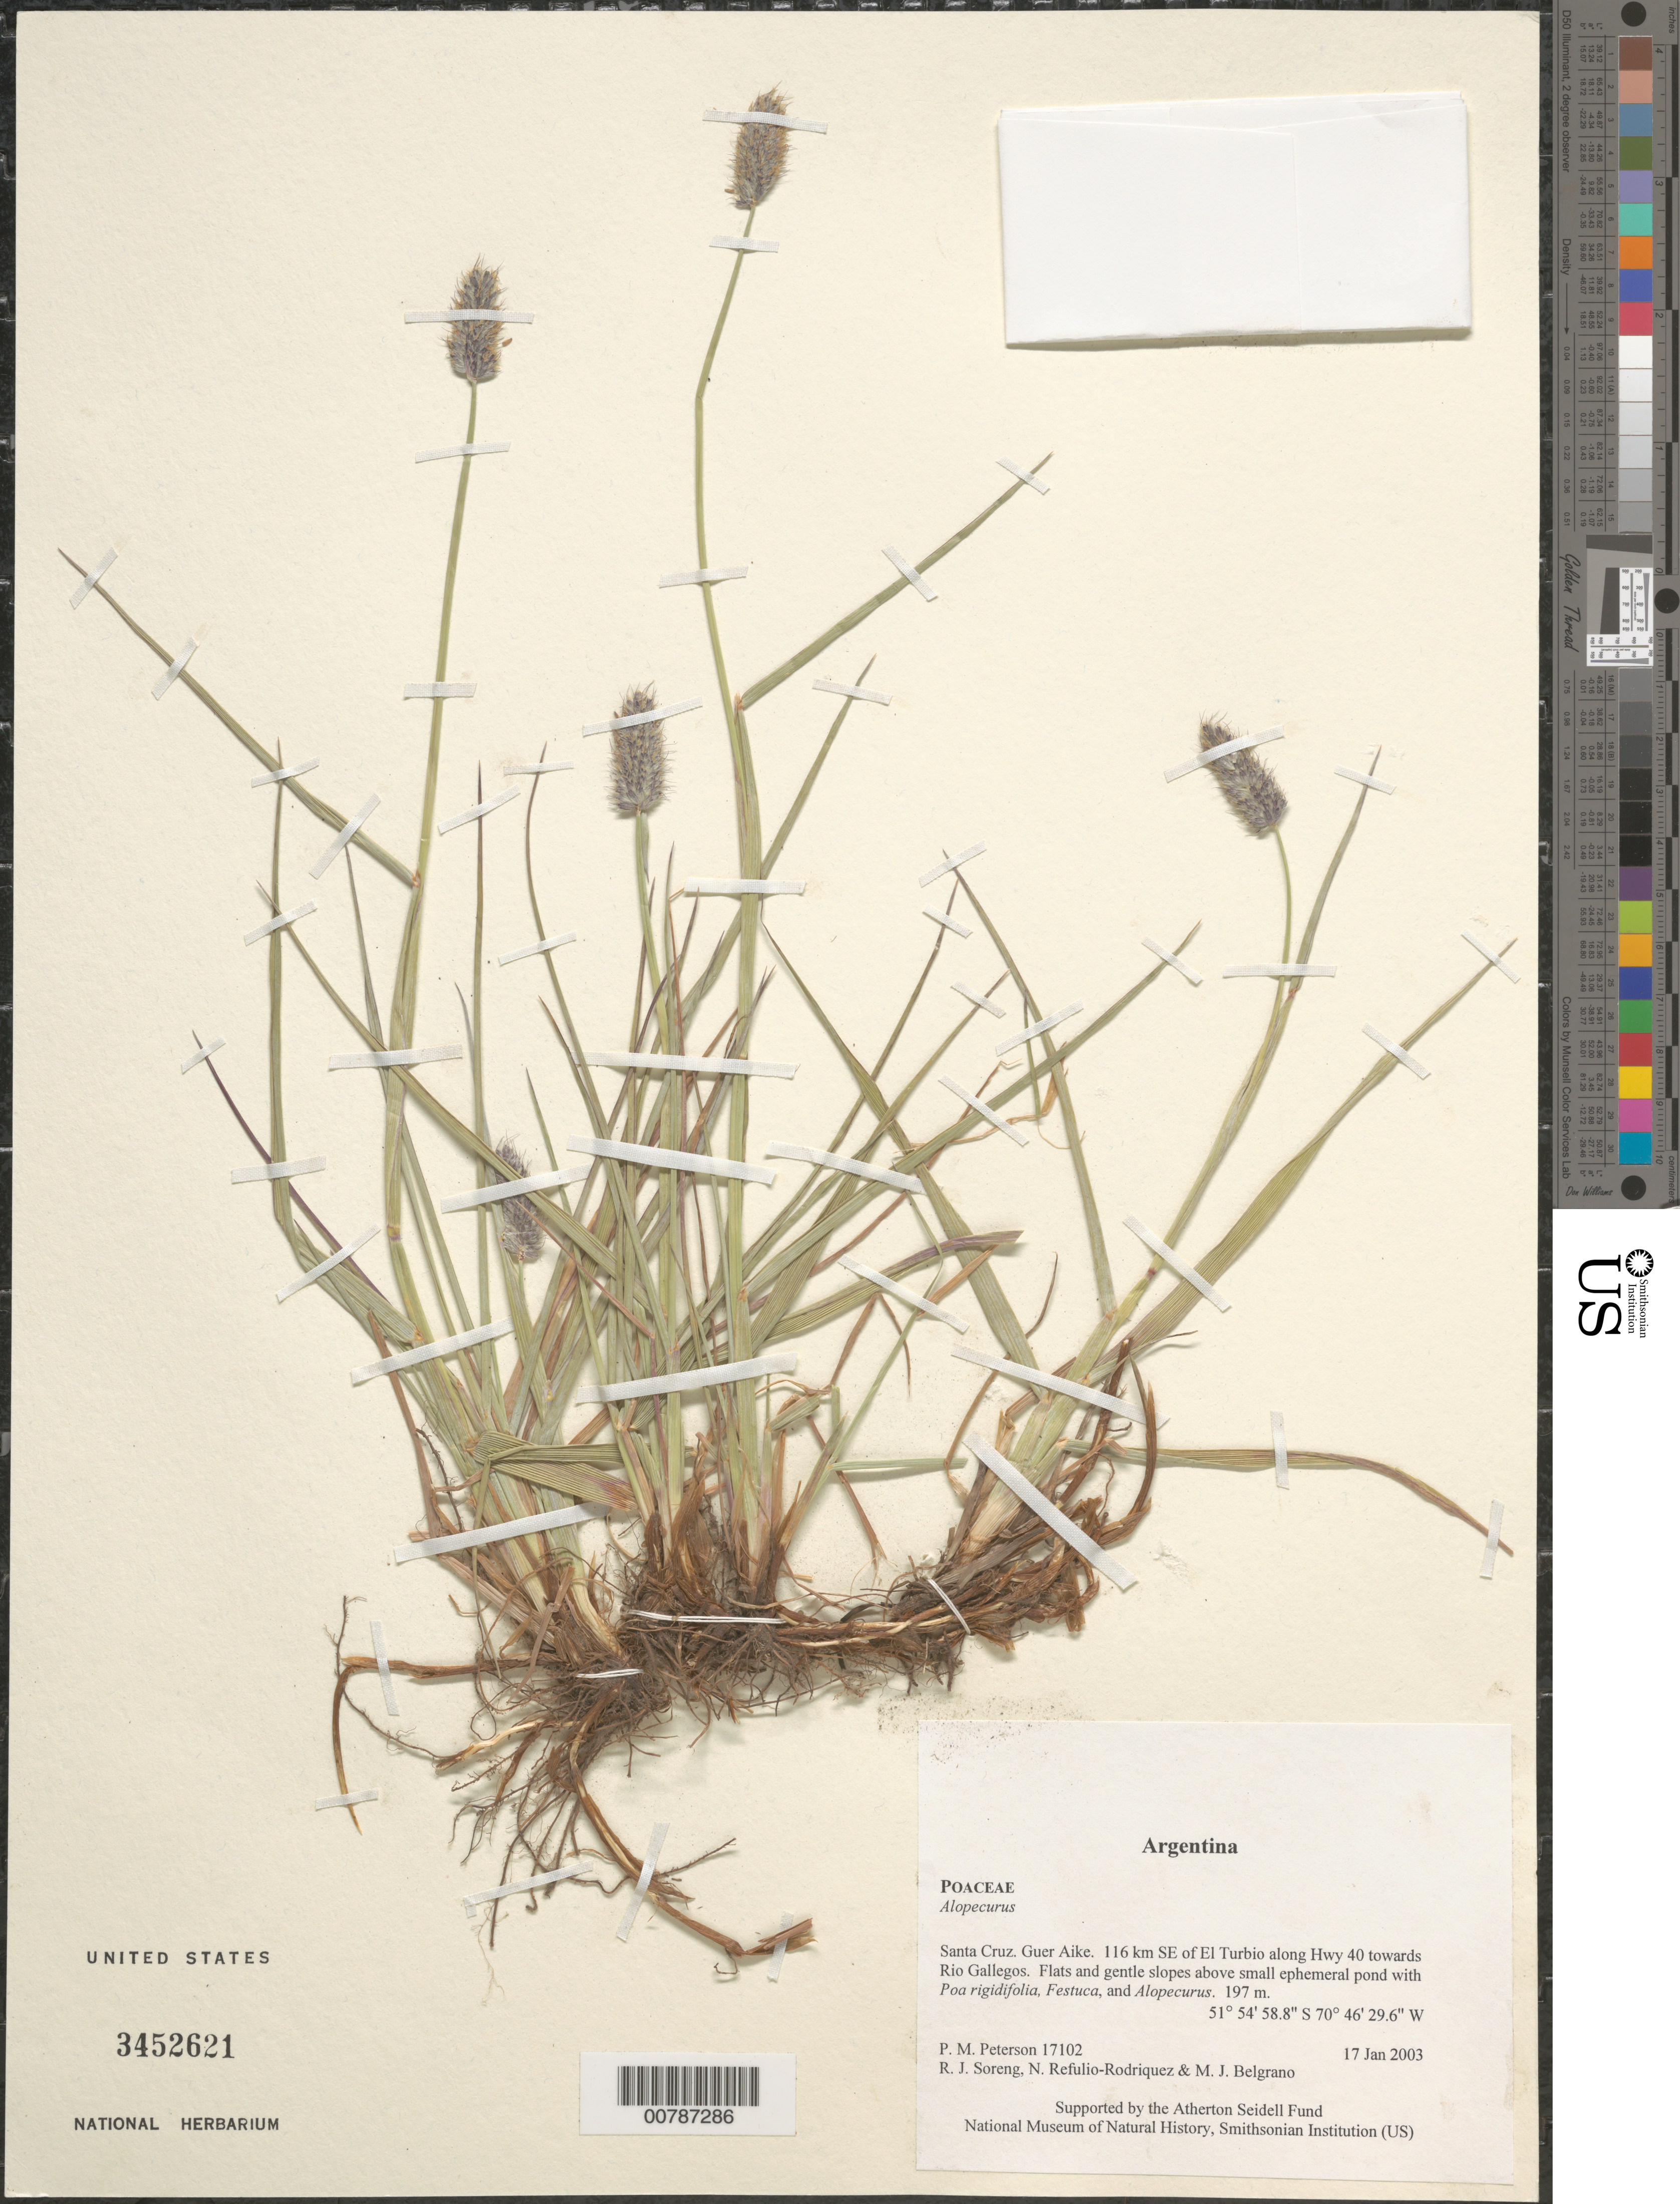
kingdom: Plantae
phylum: Tracheophyta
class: Liliopsida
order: Poales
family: Poaceae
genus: Alopecurus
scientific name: Alopecurus sp.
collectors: P. M. Peterson, R. J. Soreng, N. Refulio-Rodríguez & M. Belgrano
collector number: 17102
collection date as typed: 17 Jan 2003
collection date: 2003-01-17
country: Argentina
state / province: Santa Cruz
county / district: Guer Aike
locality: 116 km SE of El Turbio along Hwy 40 towards Rio Gallegos. Flats and gentle slopes above small ephemeral pond with Poa rigidifolia, Festuca, and Alopecurus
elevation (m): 197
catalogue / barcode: US 3452621